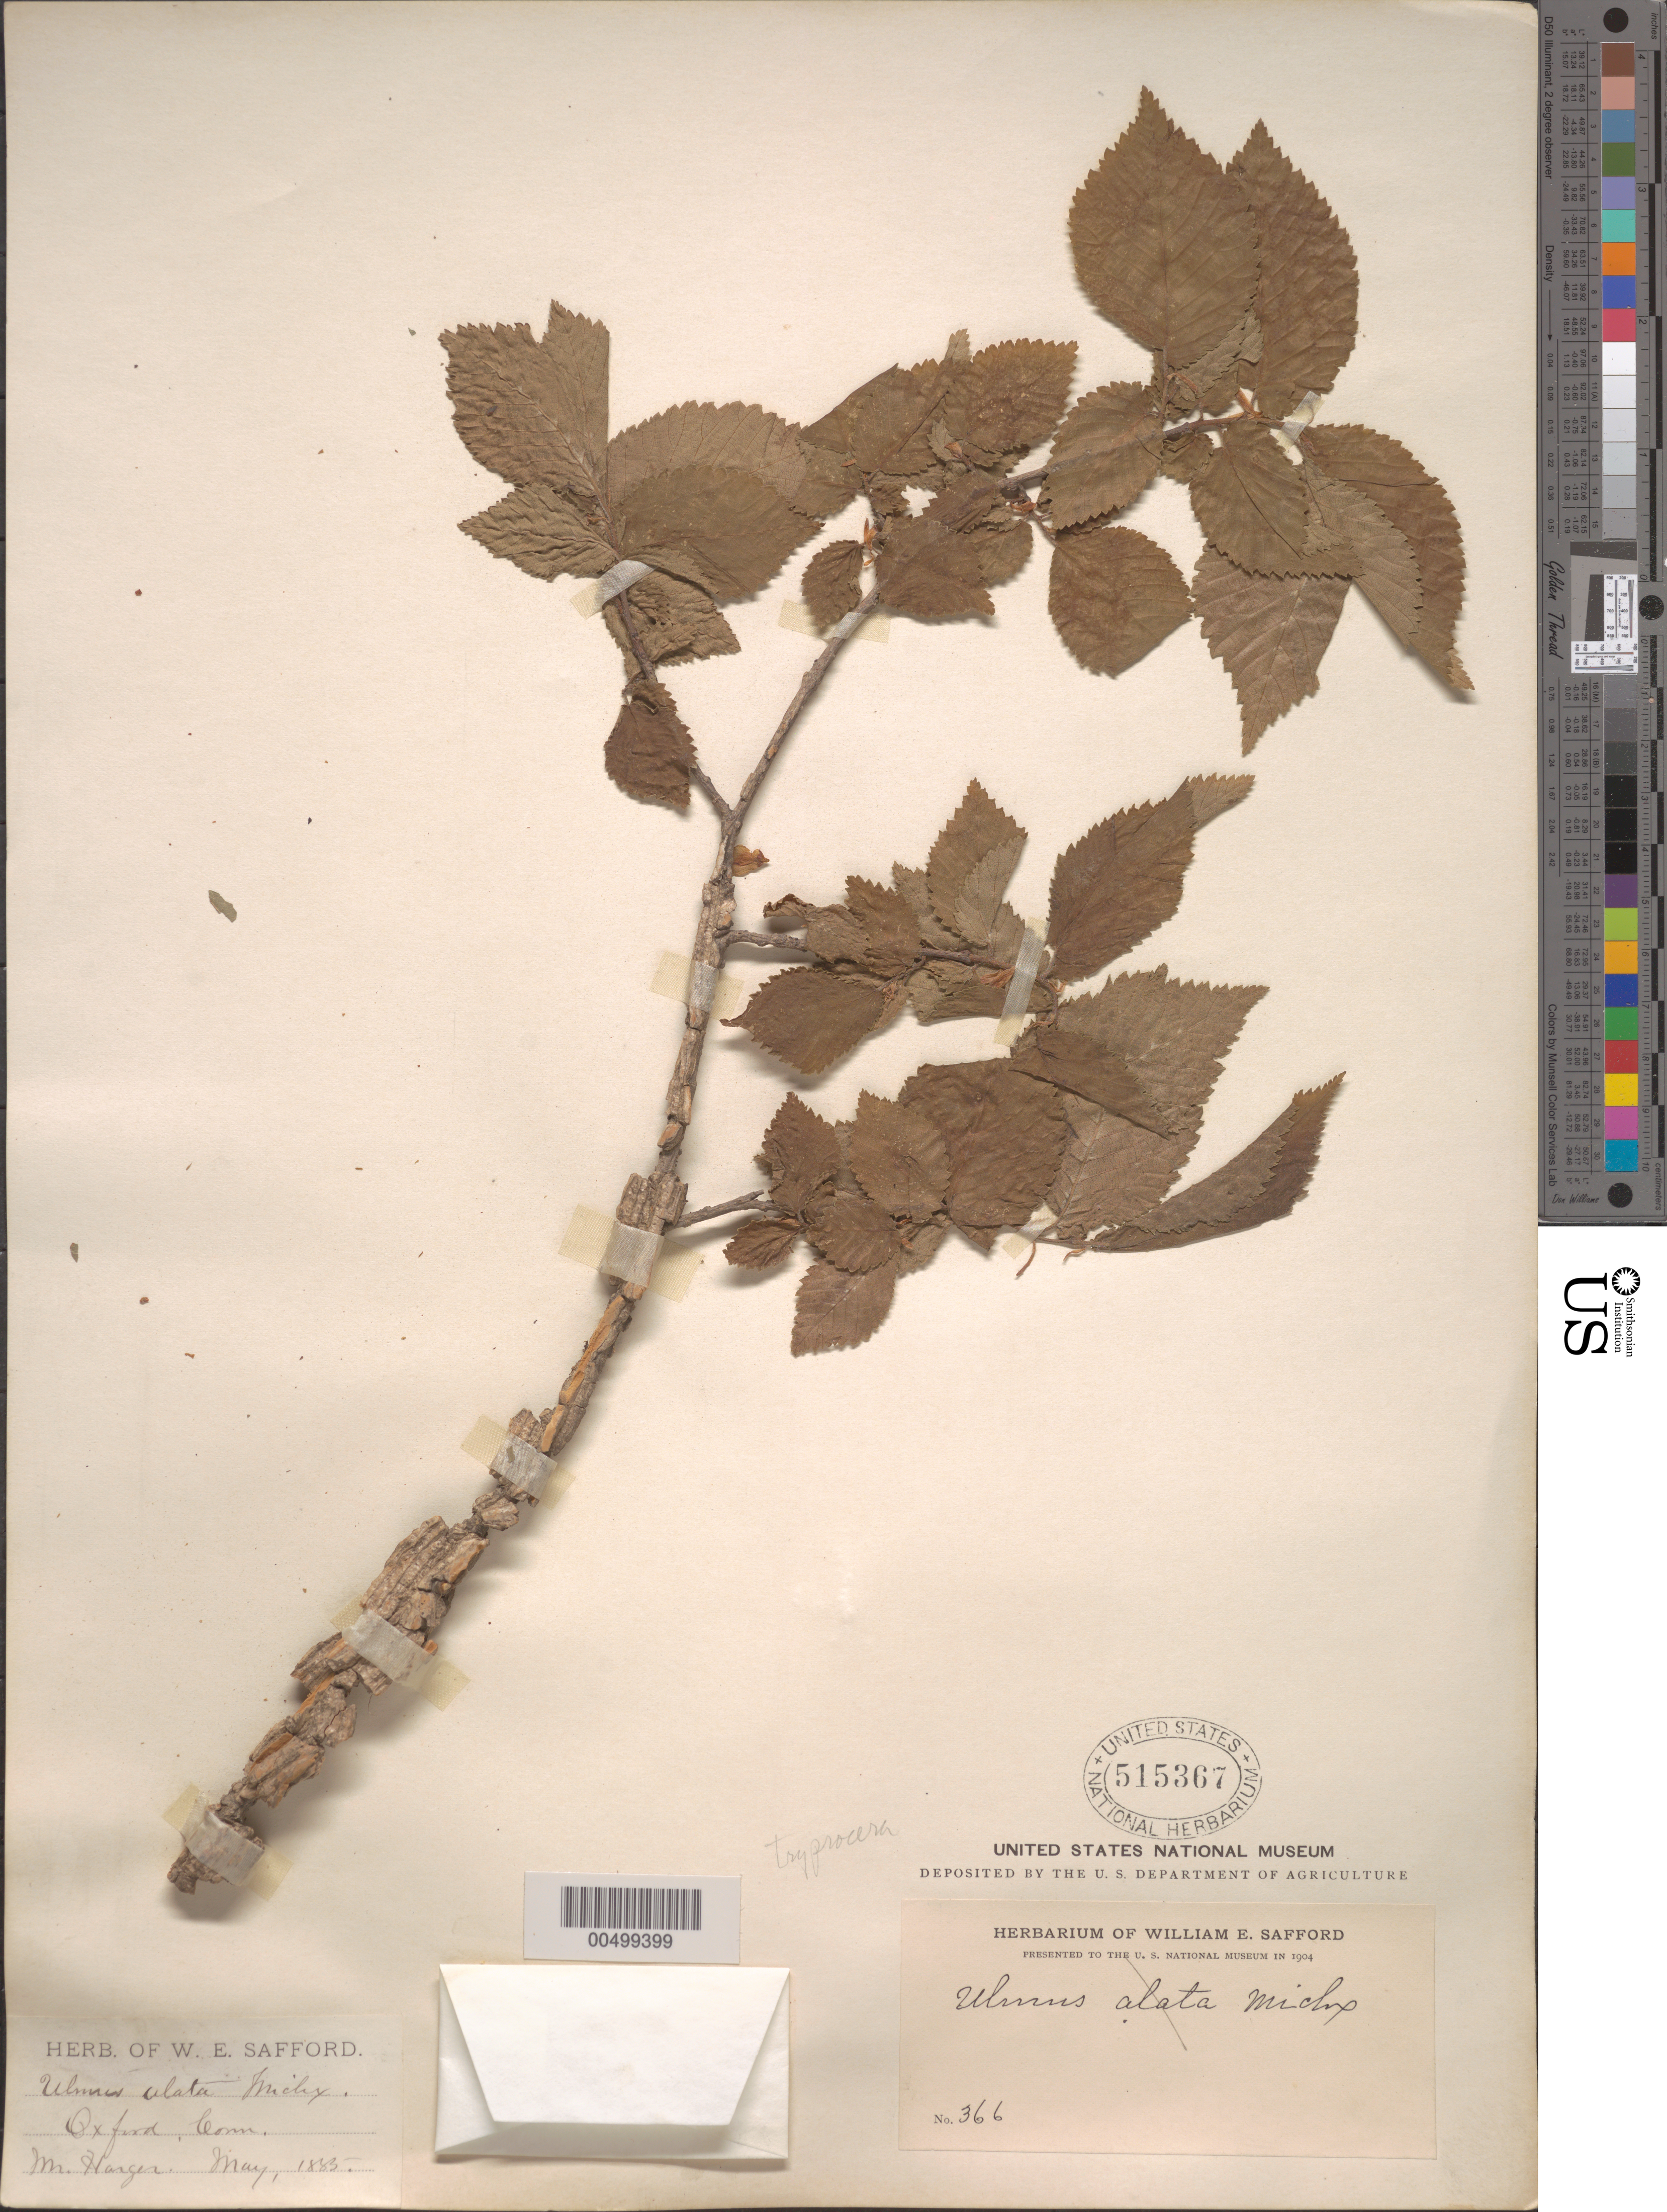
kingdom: Plantae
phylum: Tracheophyta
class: Magnoliopsida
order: Rosales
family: Ulmaceae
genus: Ulmus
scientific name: Ulmus procera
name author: Salisb.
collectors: J. M. Harger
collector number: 366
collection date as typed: May 1885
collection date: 1885-05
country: United States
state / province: Connecticut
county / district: New Haven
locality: Oxford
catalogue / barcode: US 515367